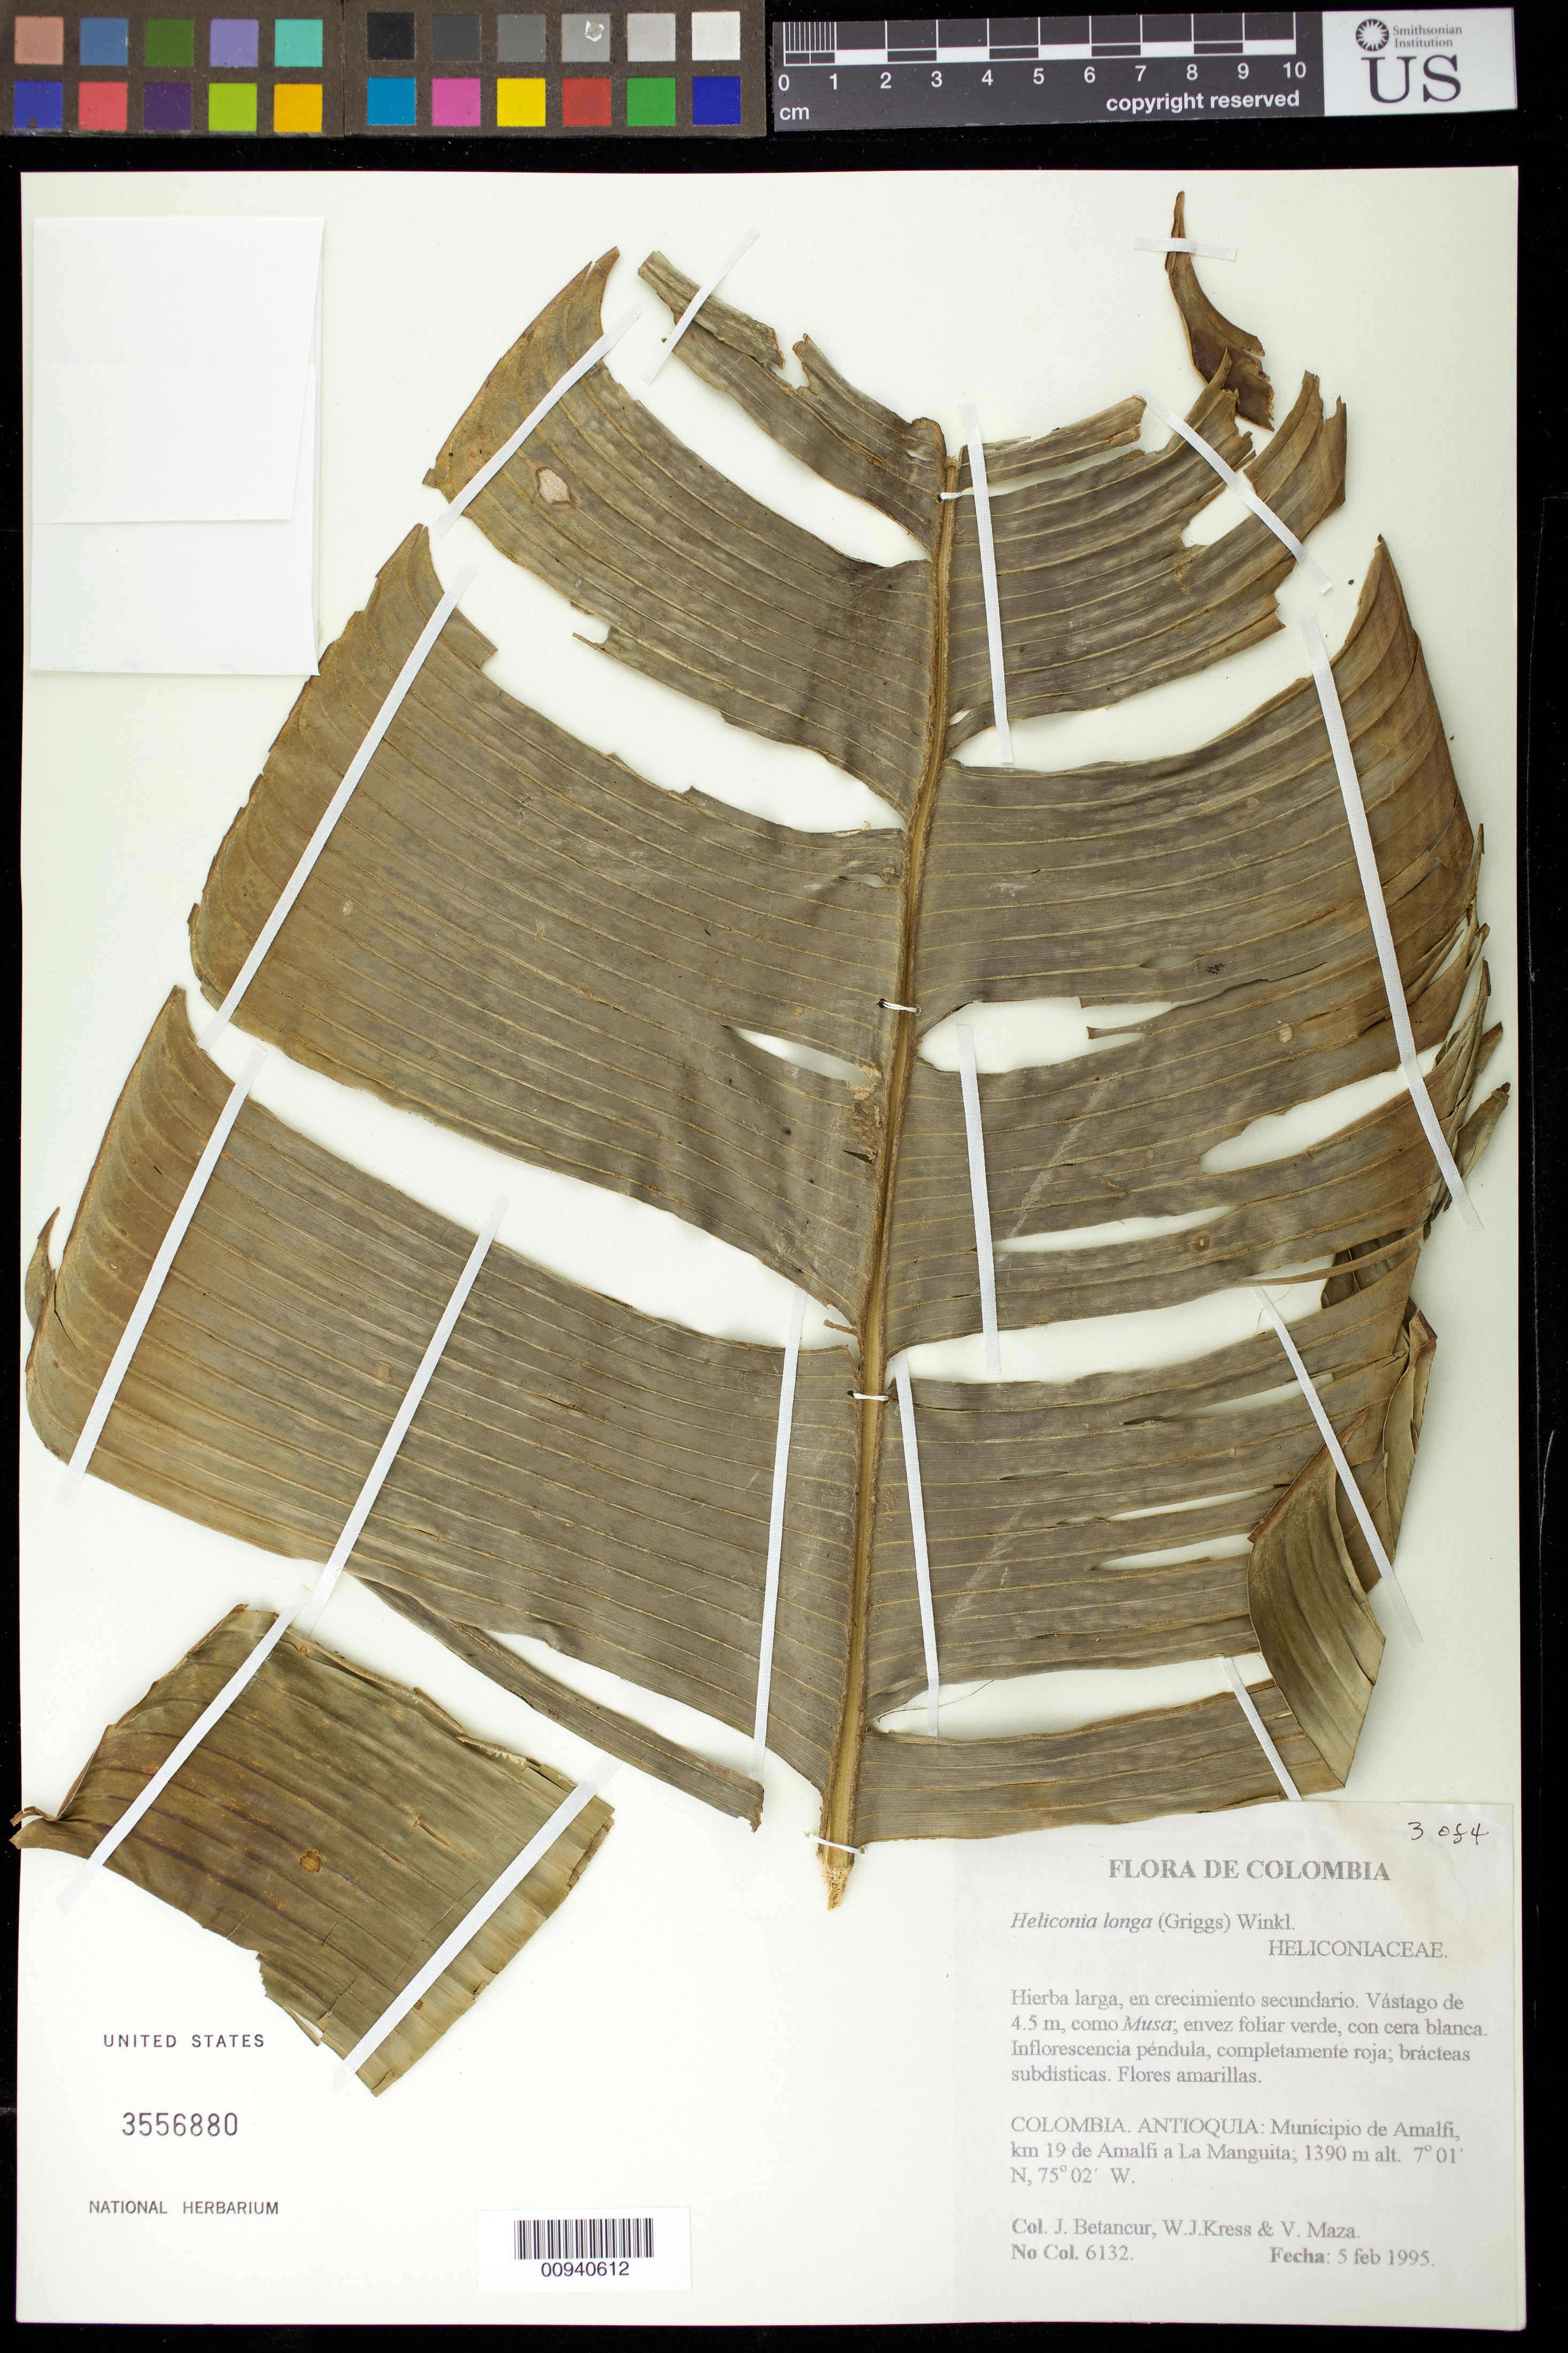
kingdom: Plantae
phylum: Tracheophyta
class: Liliopsida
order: Zingiberales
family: Heliconiaceae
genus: Heliconia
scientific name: Heliconia longa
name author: (R.F. Griggs) H.J.P. Winkl.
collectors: J. C. Betancur, W. J. Kress & V. Maza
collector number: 6132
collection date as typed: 05 Feb 1995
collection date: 1995-02-05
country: Colombia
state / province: Antioquia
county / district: Amalfi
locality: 19 km from Amalfi on the road to La Manguita.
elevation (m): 1390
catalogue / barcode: US 3556880